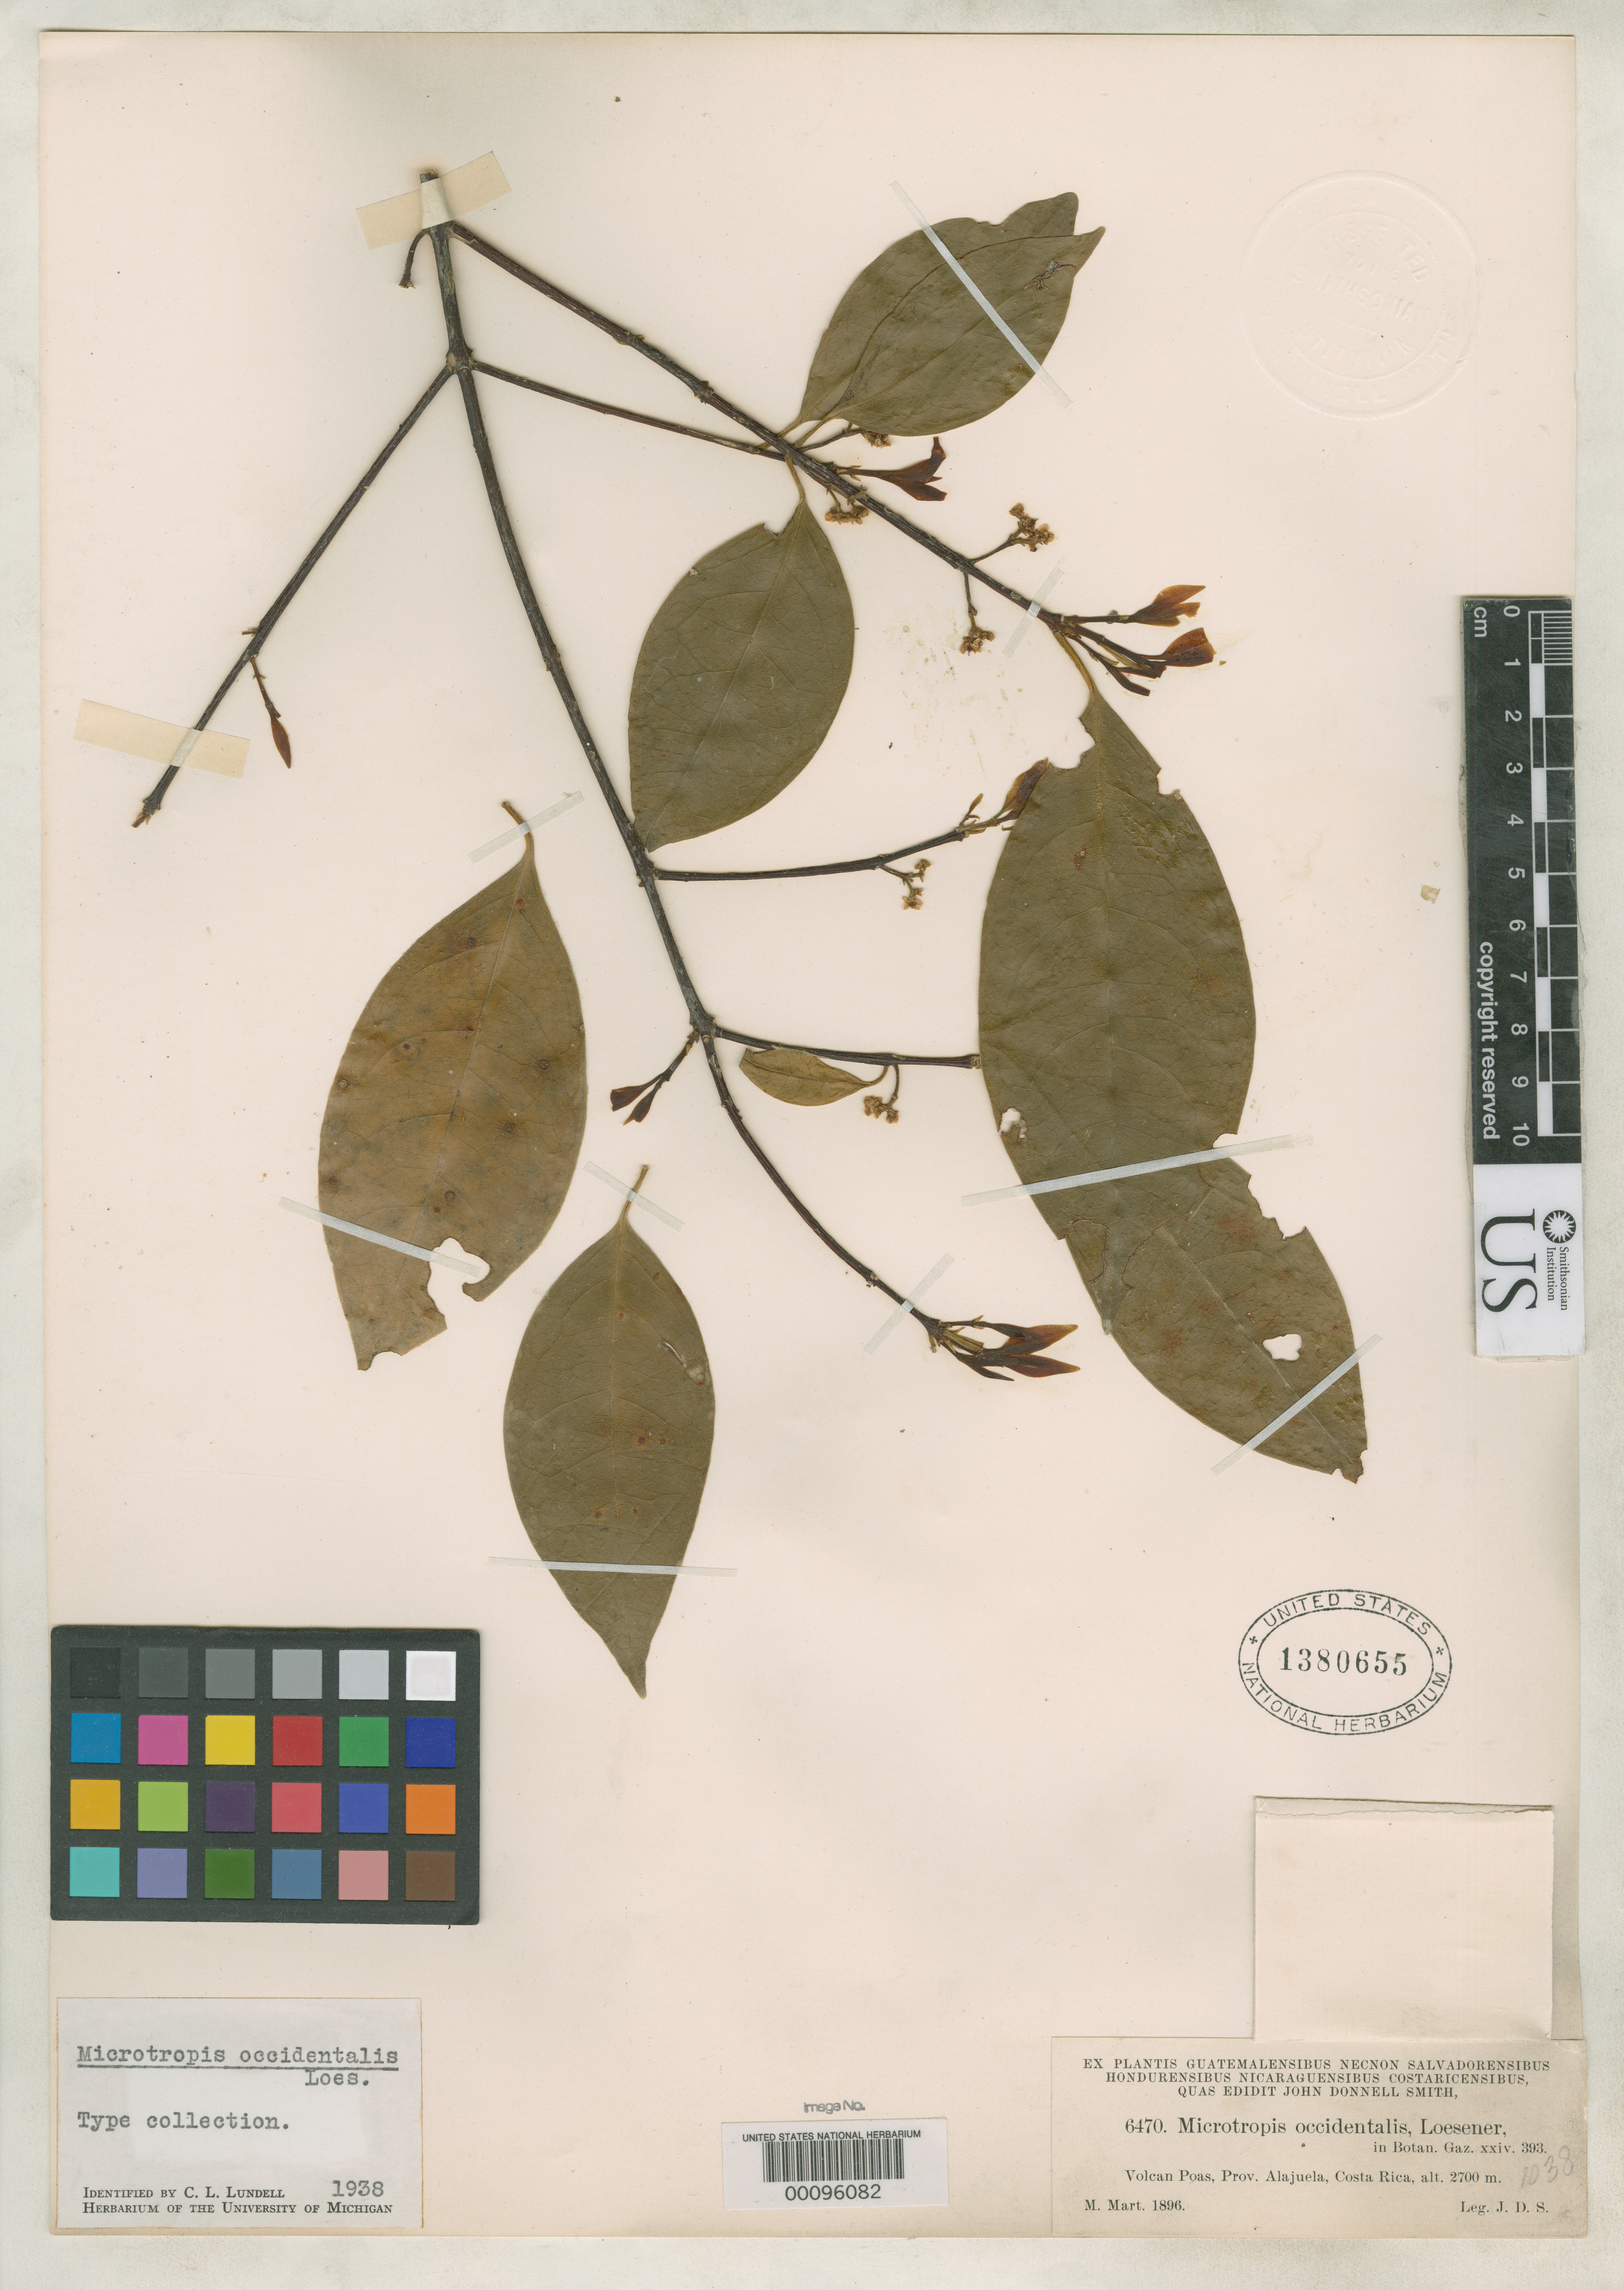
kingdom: Plantae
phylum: Tracheophyta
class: Magnoliopsida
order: Celastrales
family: Celastraceae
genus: Microtropis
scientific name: Microtropis occidentalis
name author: Loes.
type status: Type Collection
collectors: J. Donnell Smith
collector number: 6470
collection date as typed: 1896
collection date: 1896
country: Costa Rica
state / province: Alajuela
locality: Volcan Poás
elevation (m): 2438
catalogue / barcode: US 1380655